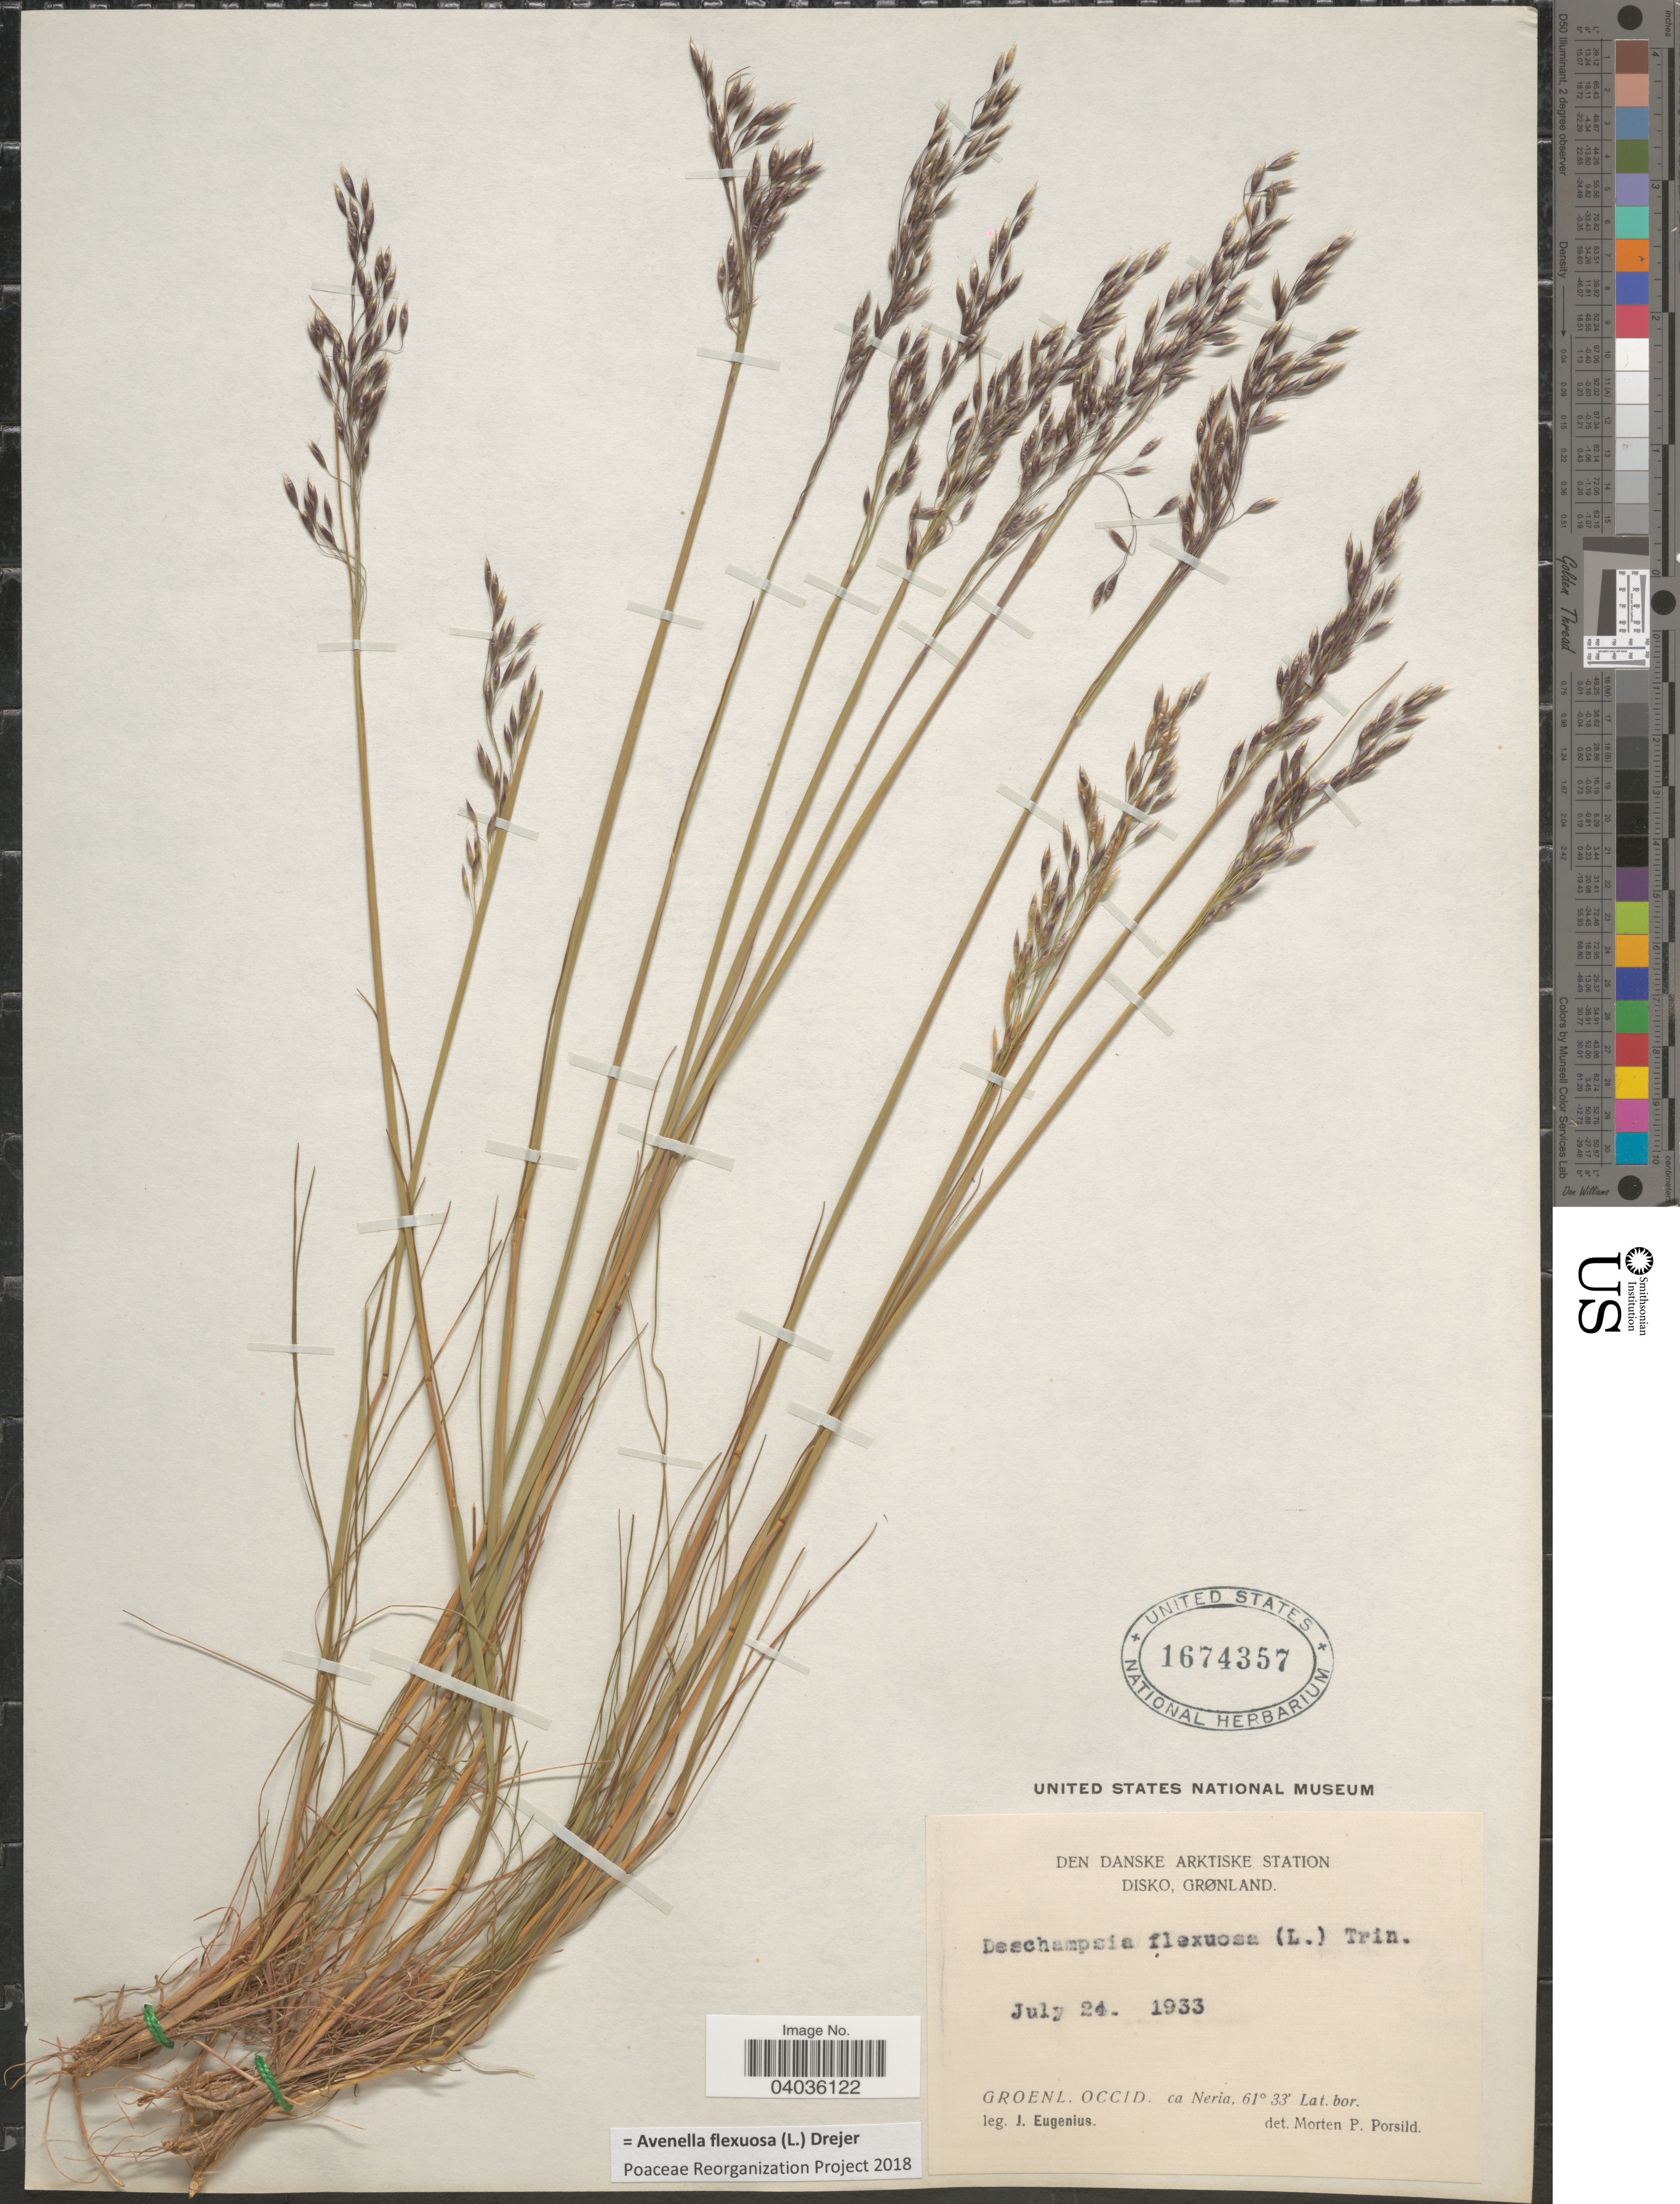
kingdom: Plantae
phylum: Tracheophyta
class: Liliopsida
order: Poales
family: Poaceae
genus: Avenella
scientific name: Avenella flexuosa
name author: (L.) Drejer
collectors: J. Eugenius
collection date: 1933-07-24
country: Greenland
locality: Den Danske Arktiske Station, Disko, Grønland. Groenl. Occid. ca Neria.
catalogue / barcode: US 1674357